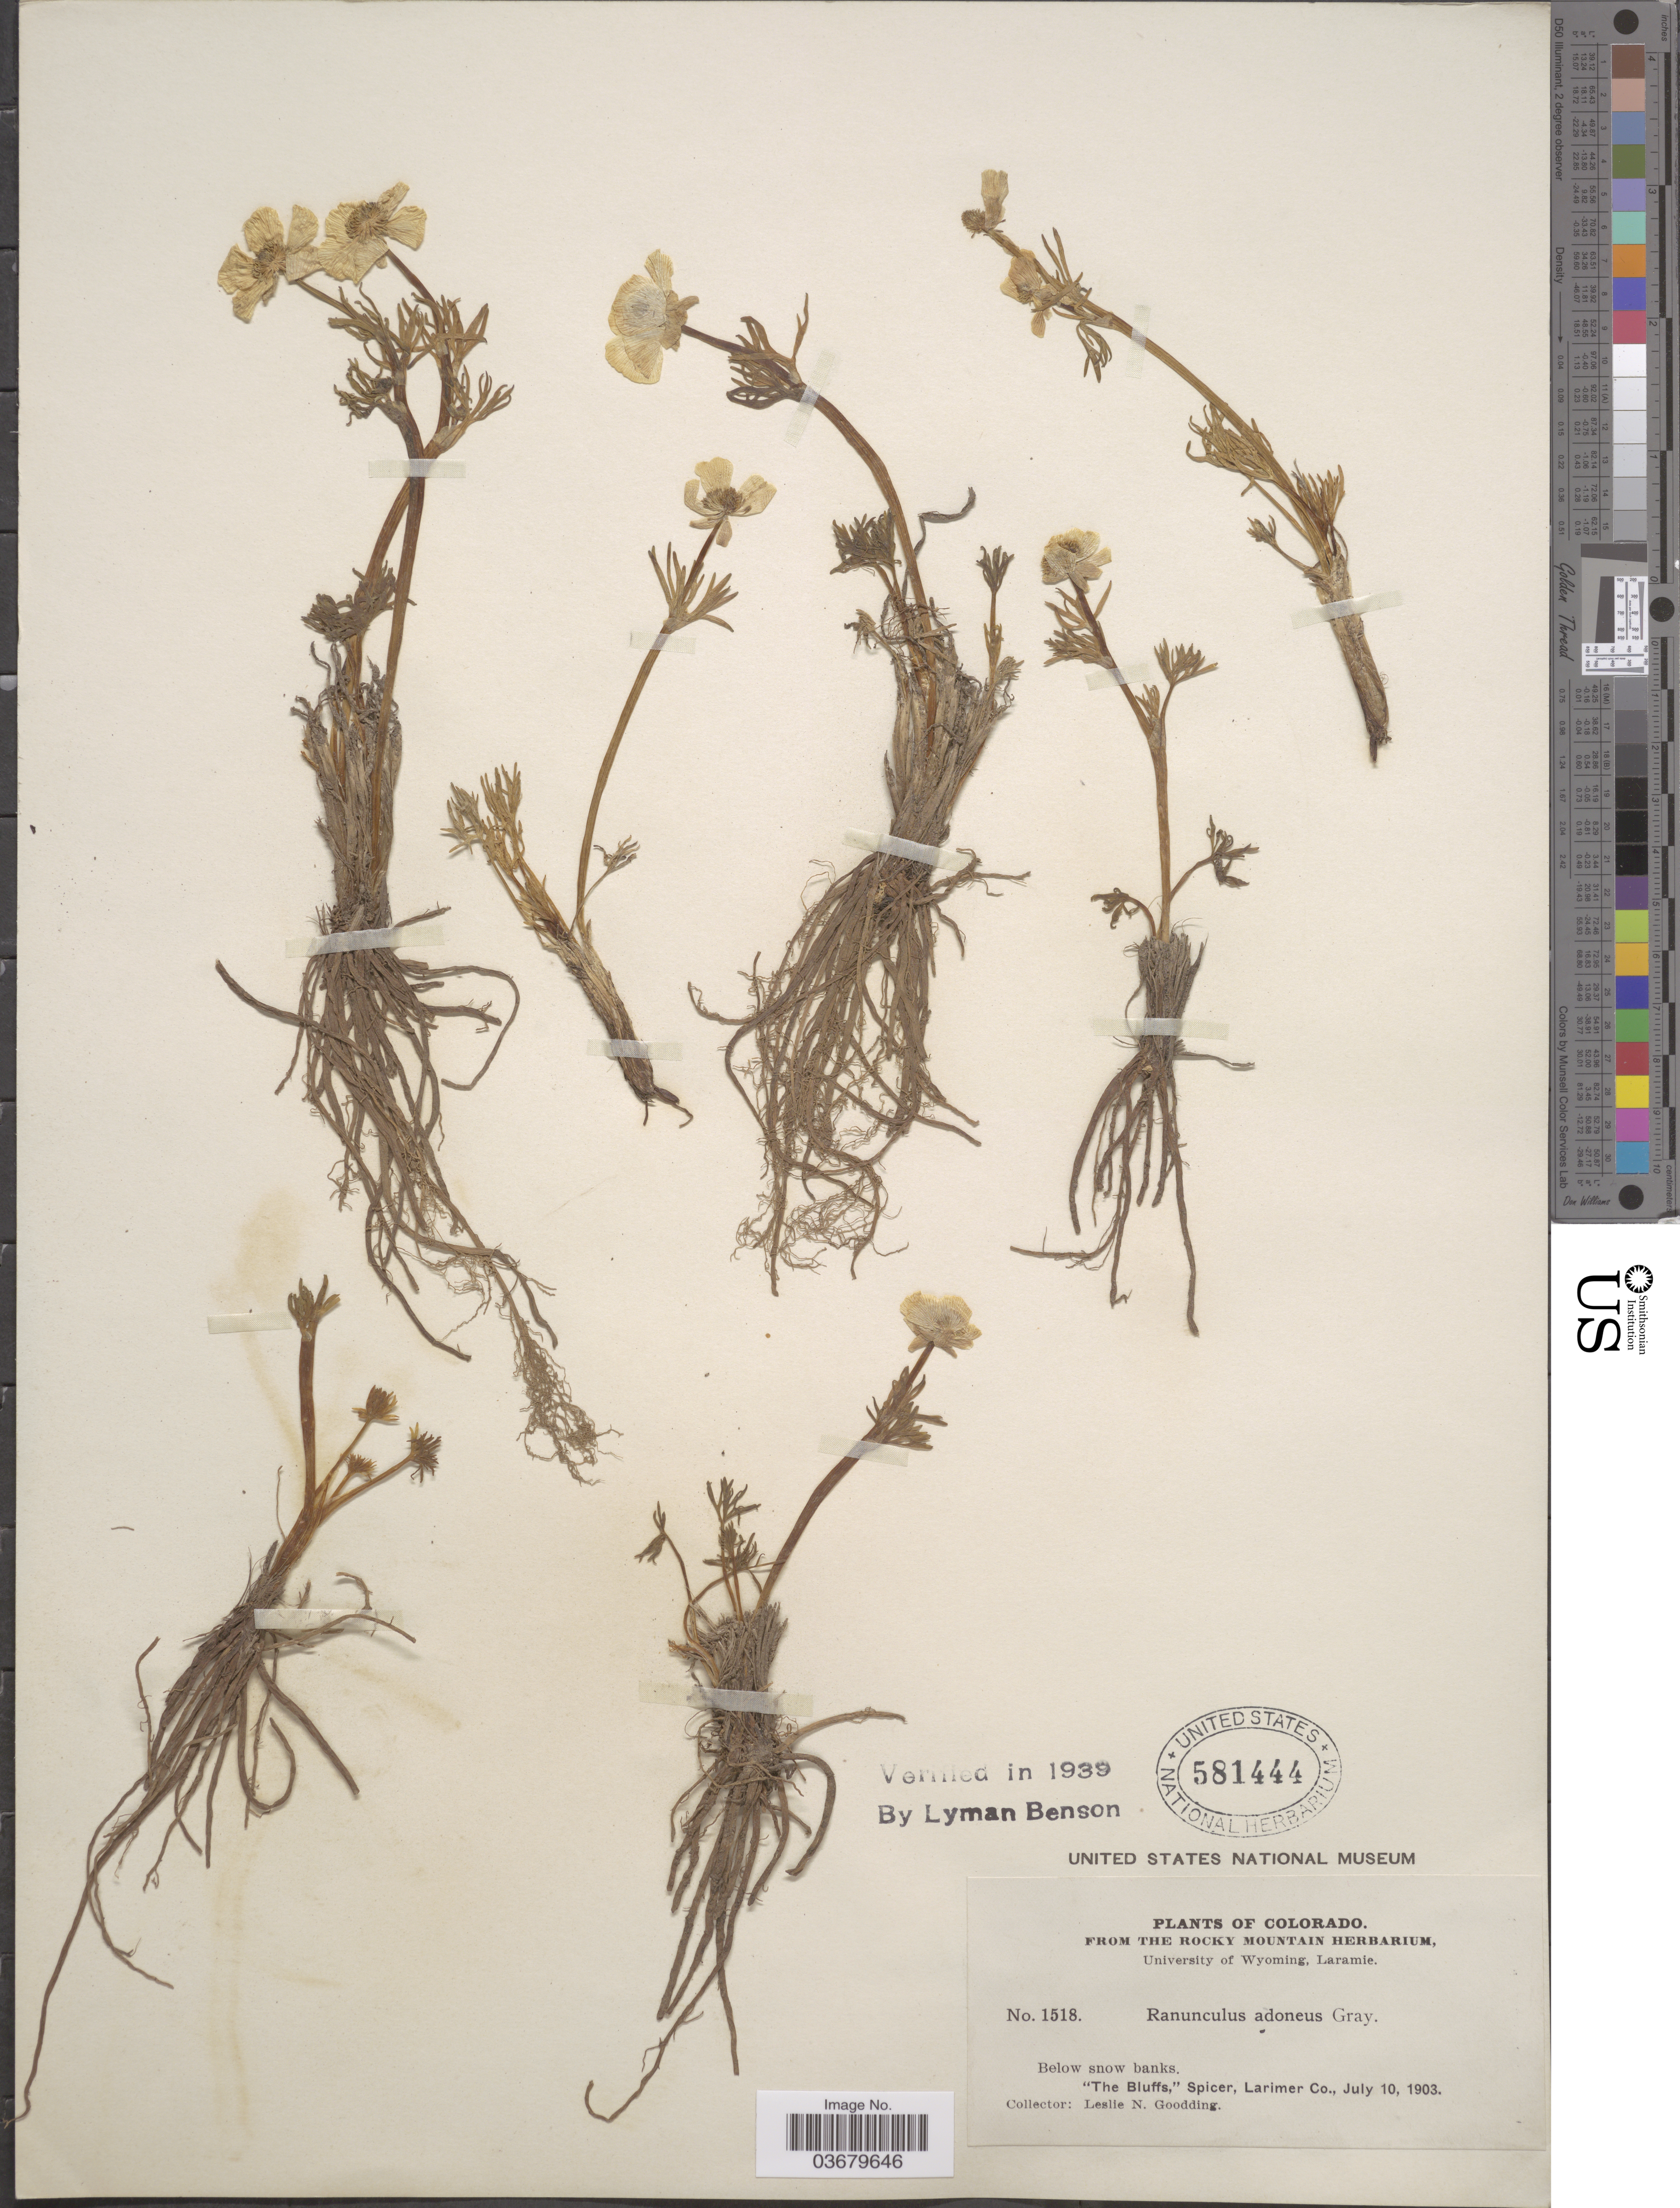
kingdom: Plantae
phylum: Tracheophyta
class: Magnoliopsida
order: Ranunculales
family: Ranunculaceae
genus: Ranunculus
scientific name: Ranunculus adoneus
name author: A. Gray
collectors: L. N. Goodding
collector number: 1518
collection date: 1903-07-10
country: United States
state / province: Colorado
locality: "The Bluffs," Spicer, Larimer Co.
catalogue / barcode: US 581444